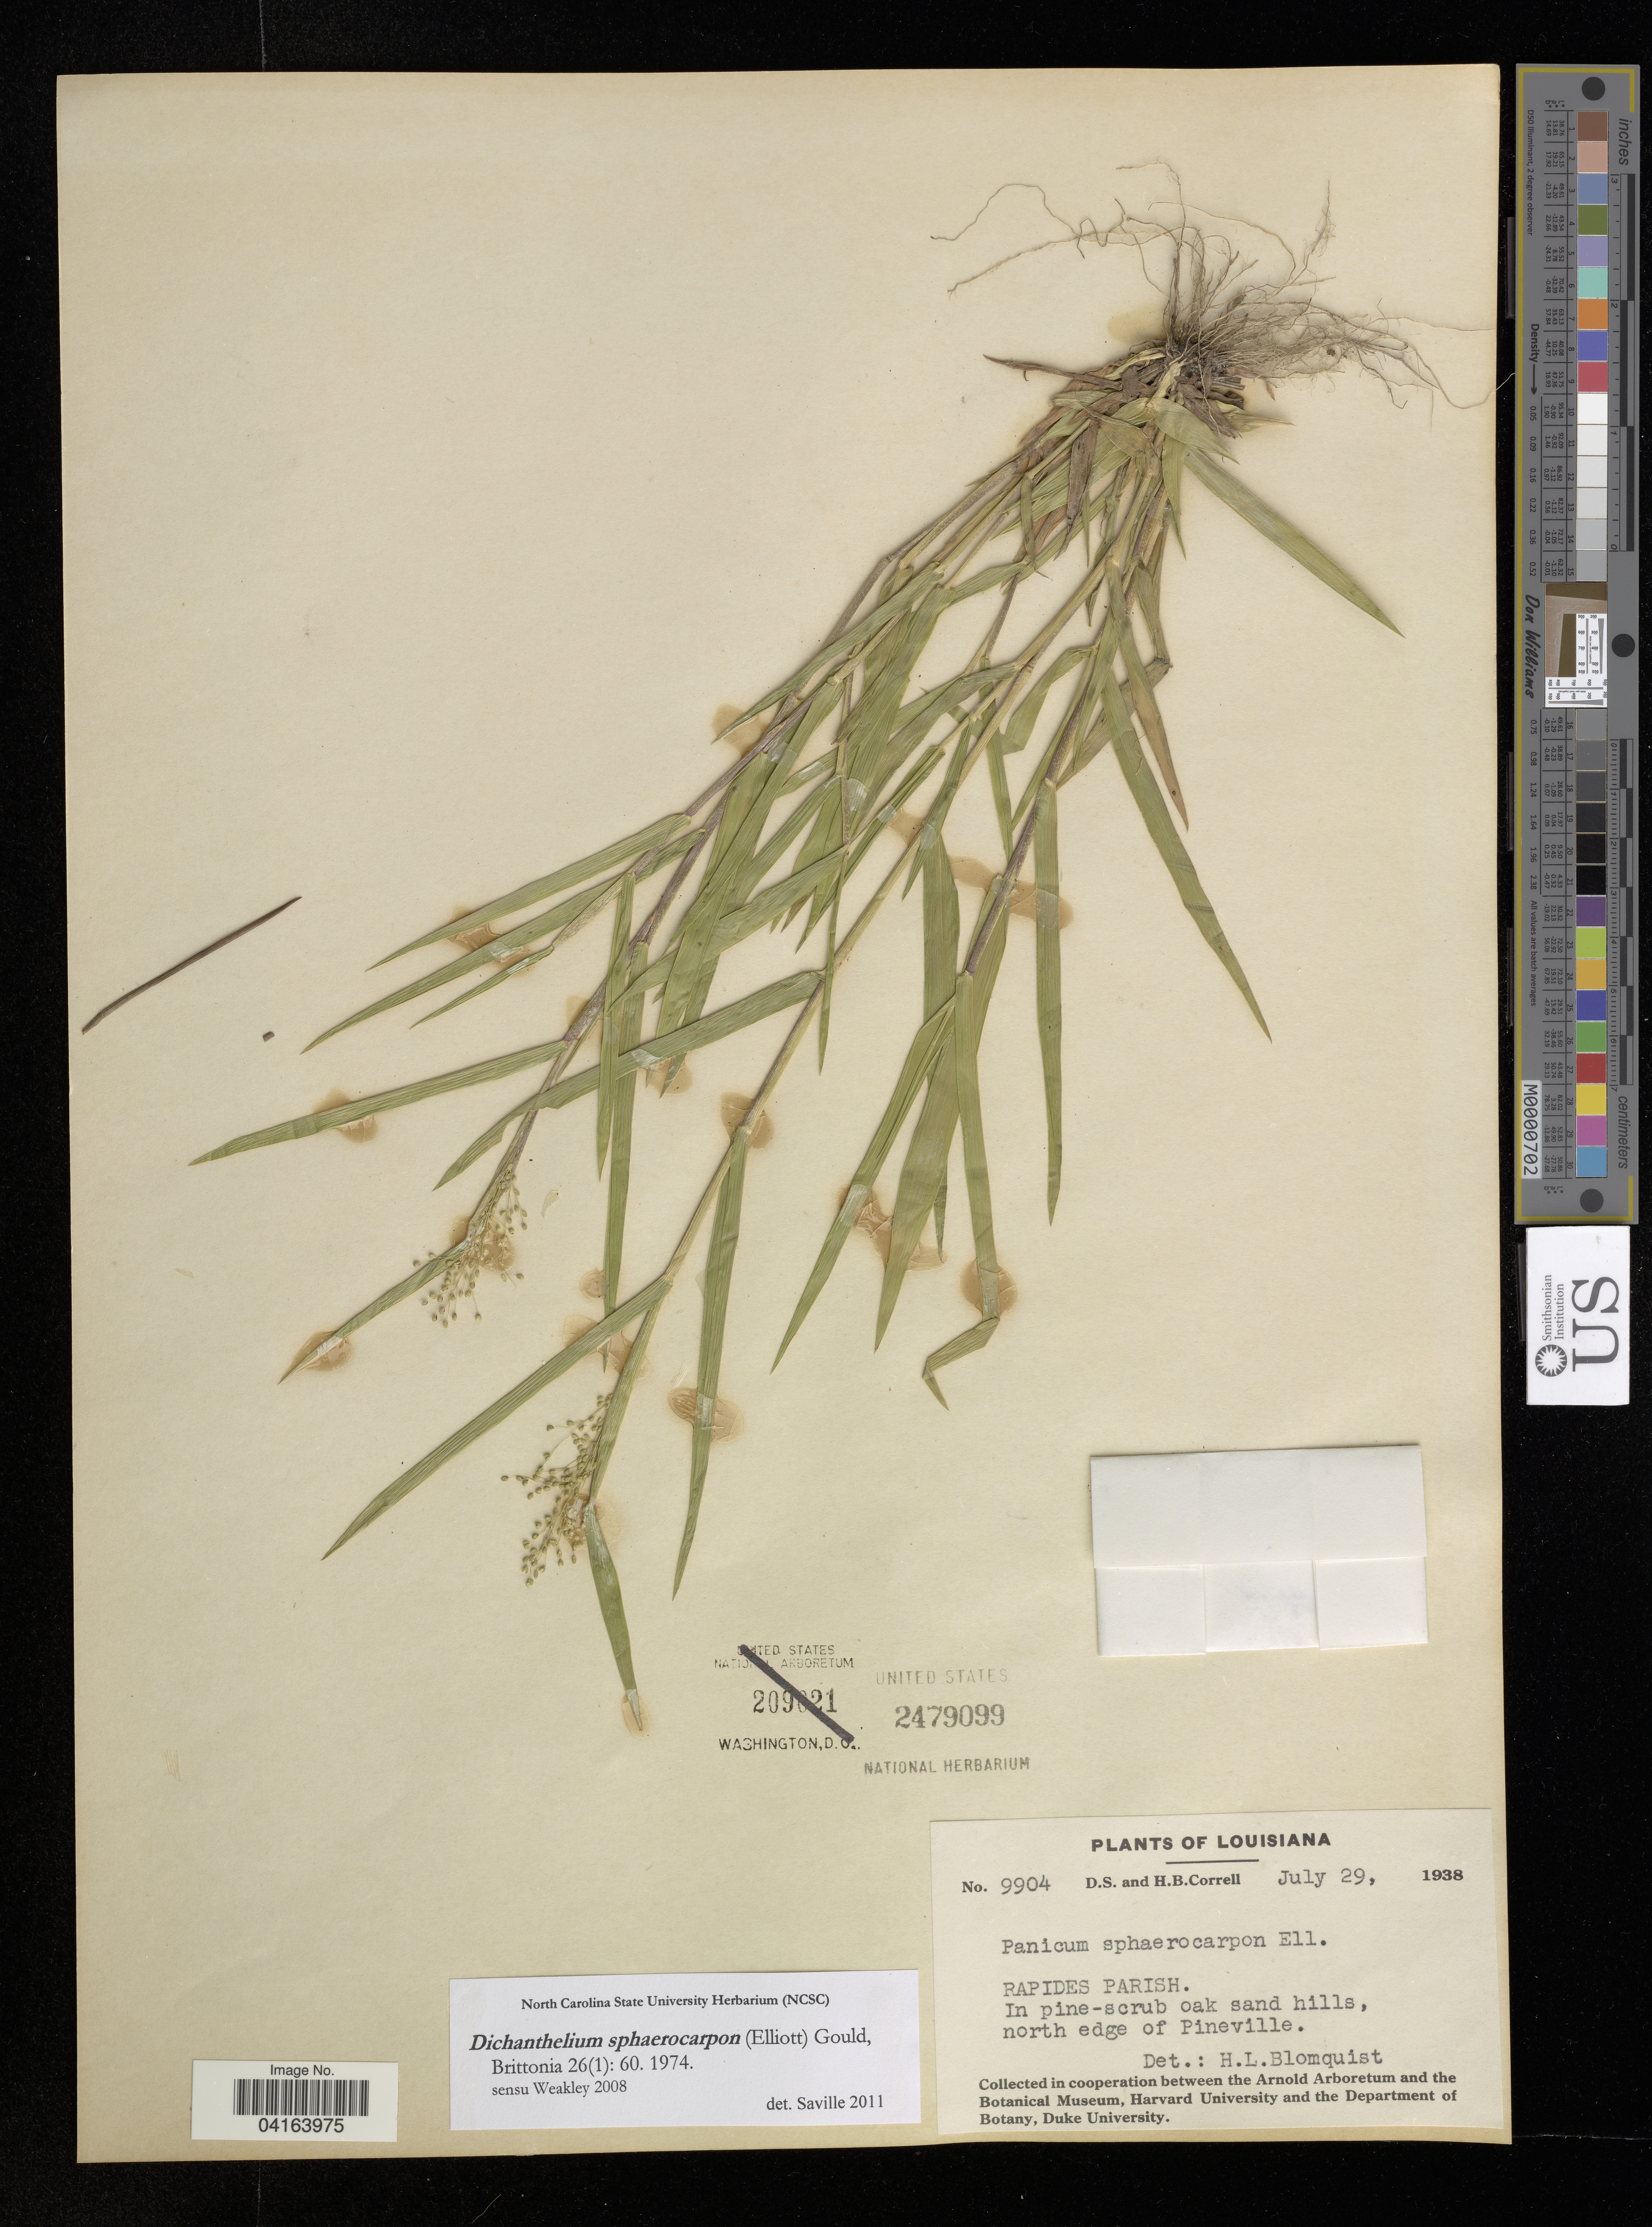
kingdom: Plantae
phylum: Tracheophyta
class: Liliopsida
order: Poales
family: Poaceae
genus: Dichanthelium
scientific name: Dichanthelium sphaerocarpon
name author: (Elliott) Gould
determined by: Saville, A. C., (NCSC), North Carolina State University (UNITED STATES)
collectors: D. S. Correll & H. Correll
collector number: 9904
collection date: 1938-07-29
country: United States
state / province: Louisiana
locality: In pine-scrub oak sand hills, north edge of Pineville.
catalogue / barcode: US 2479099